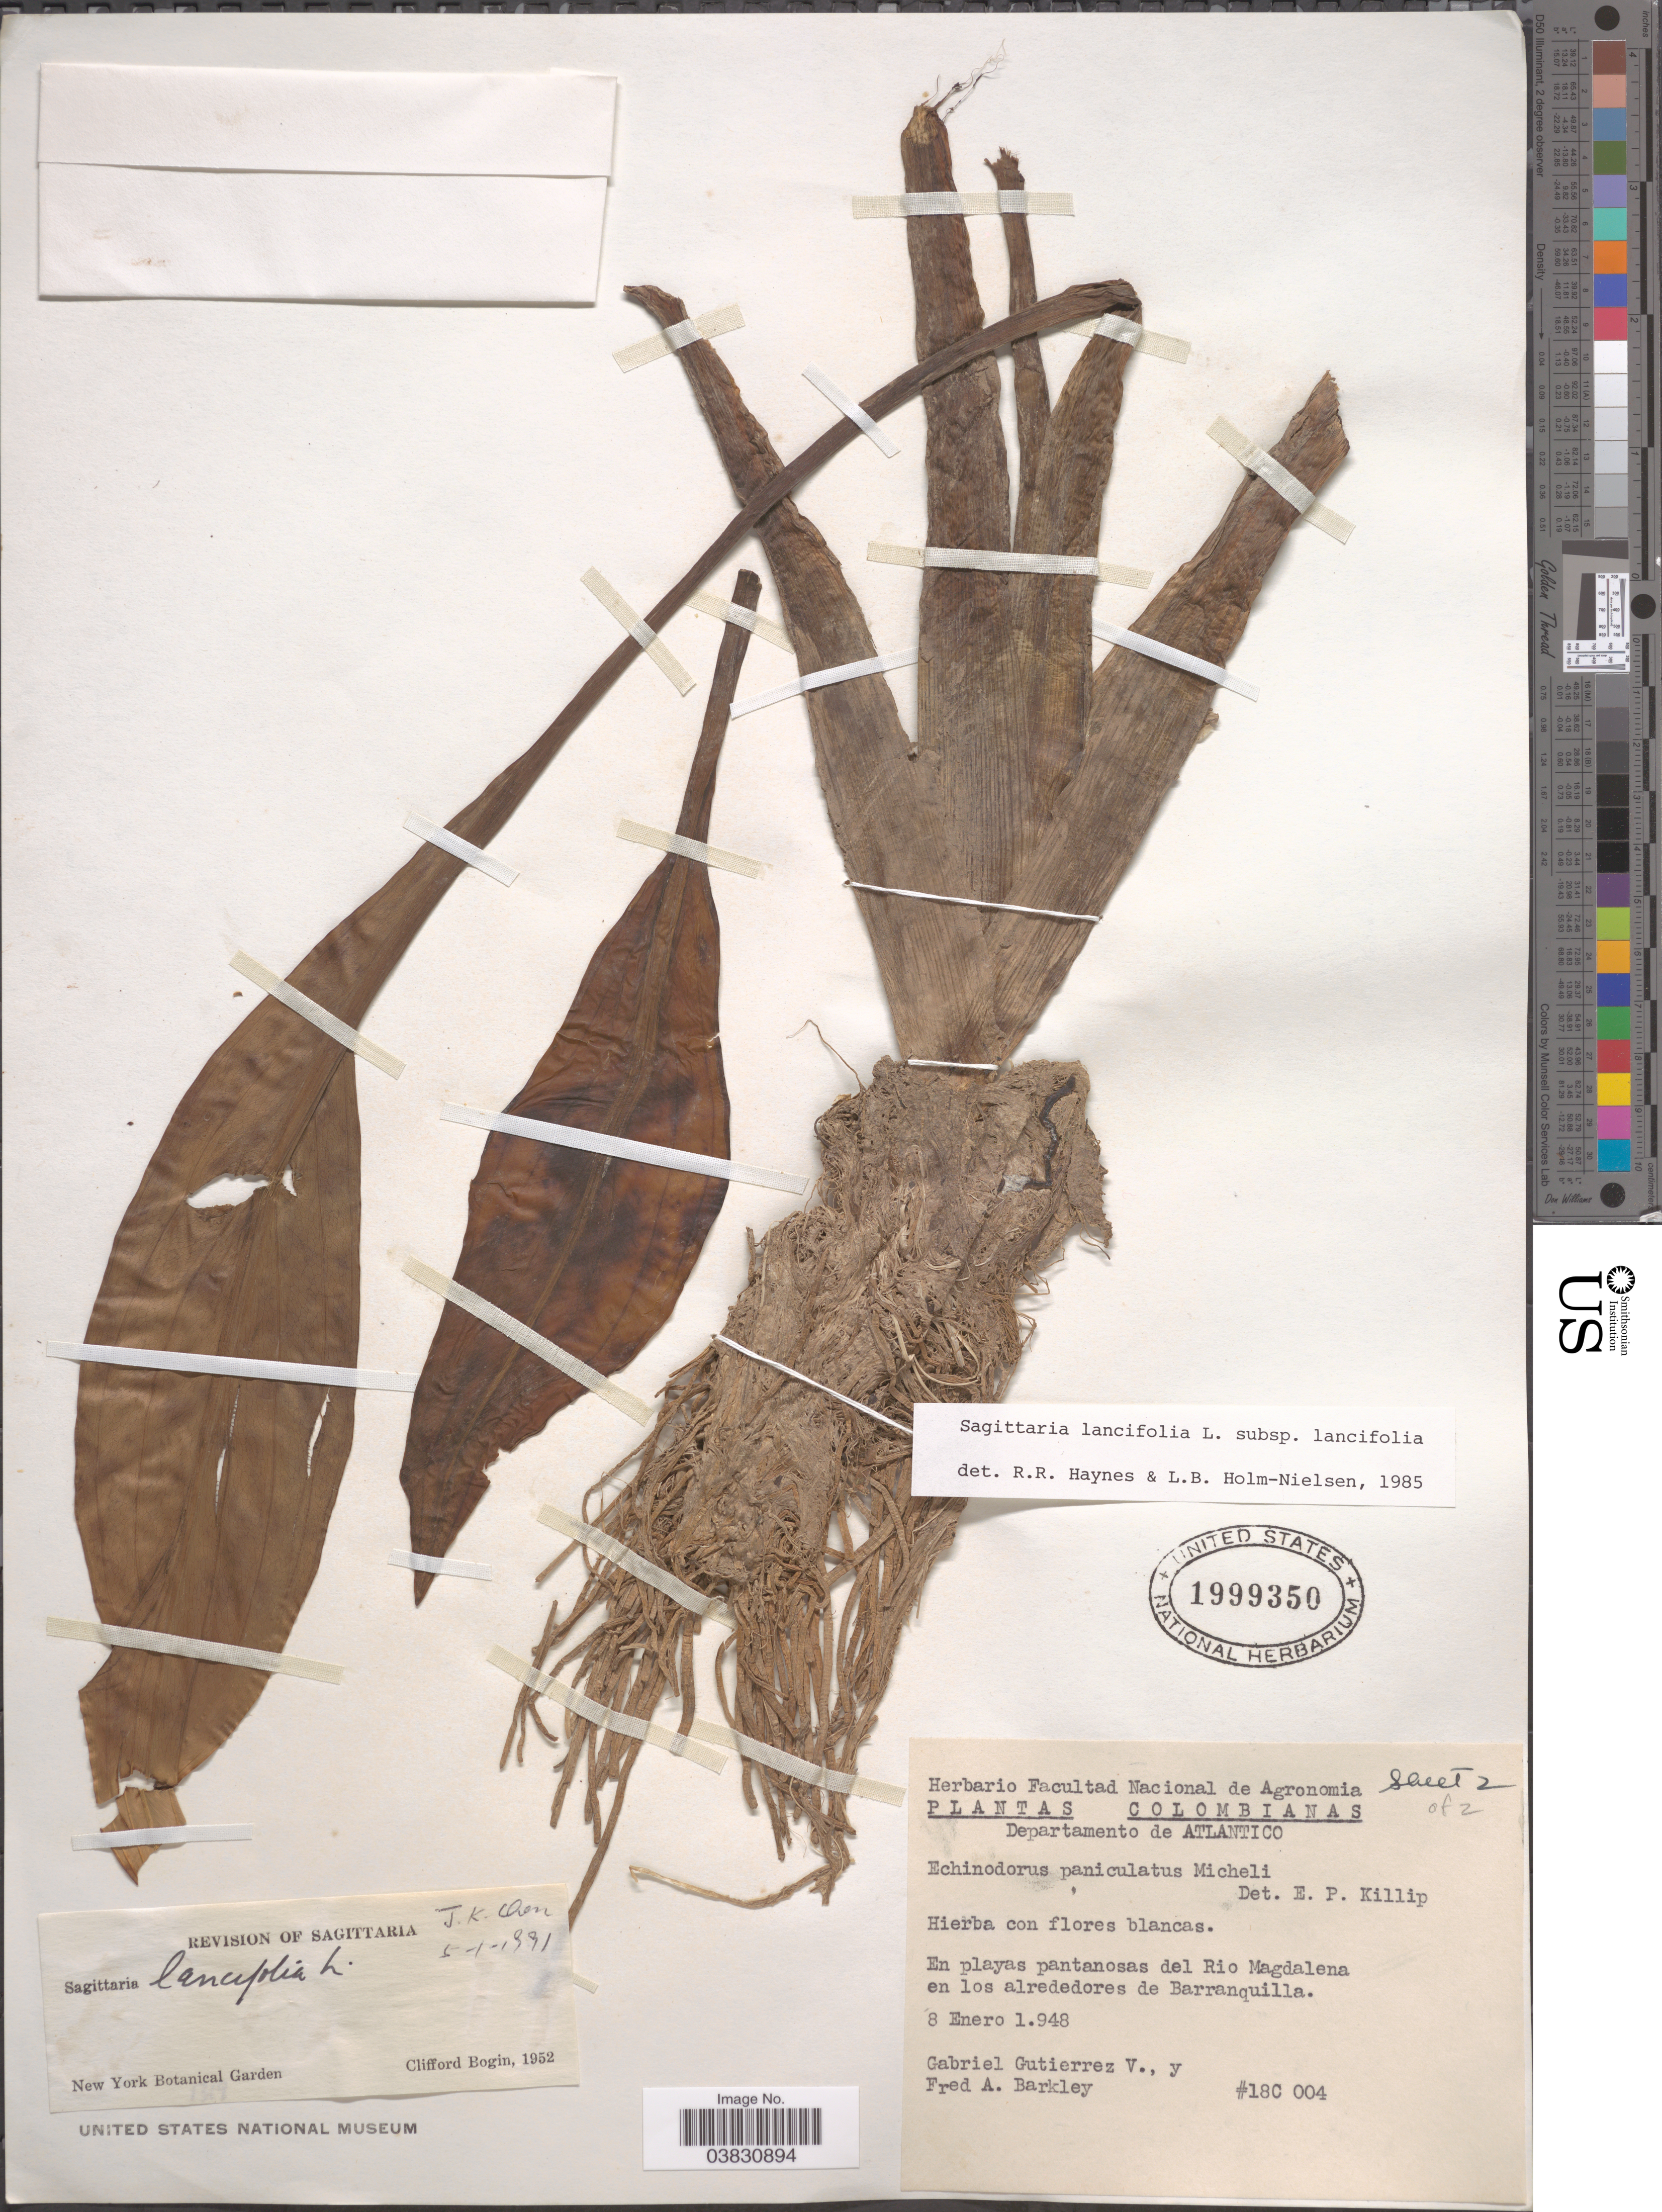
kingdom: Plantae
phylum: Tracheophyta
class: Liliopsida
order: Alismatales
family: Alismataceae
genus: Sagittaria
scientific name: Sagittaria lancifolia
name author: L.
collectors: G. Gutiérrez V. & F. A. Barkley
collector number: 180004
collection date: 1948-01-08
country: Colombia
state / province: Atlántico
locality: Departamento de Atlantico. En playas pantanosas del Rio Magdalena en los alrededores de Barranquilla.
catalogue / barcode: US 1999350